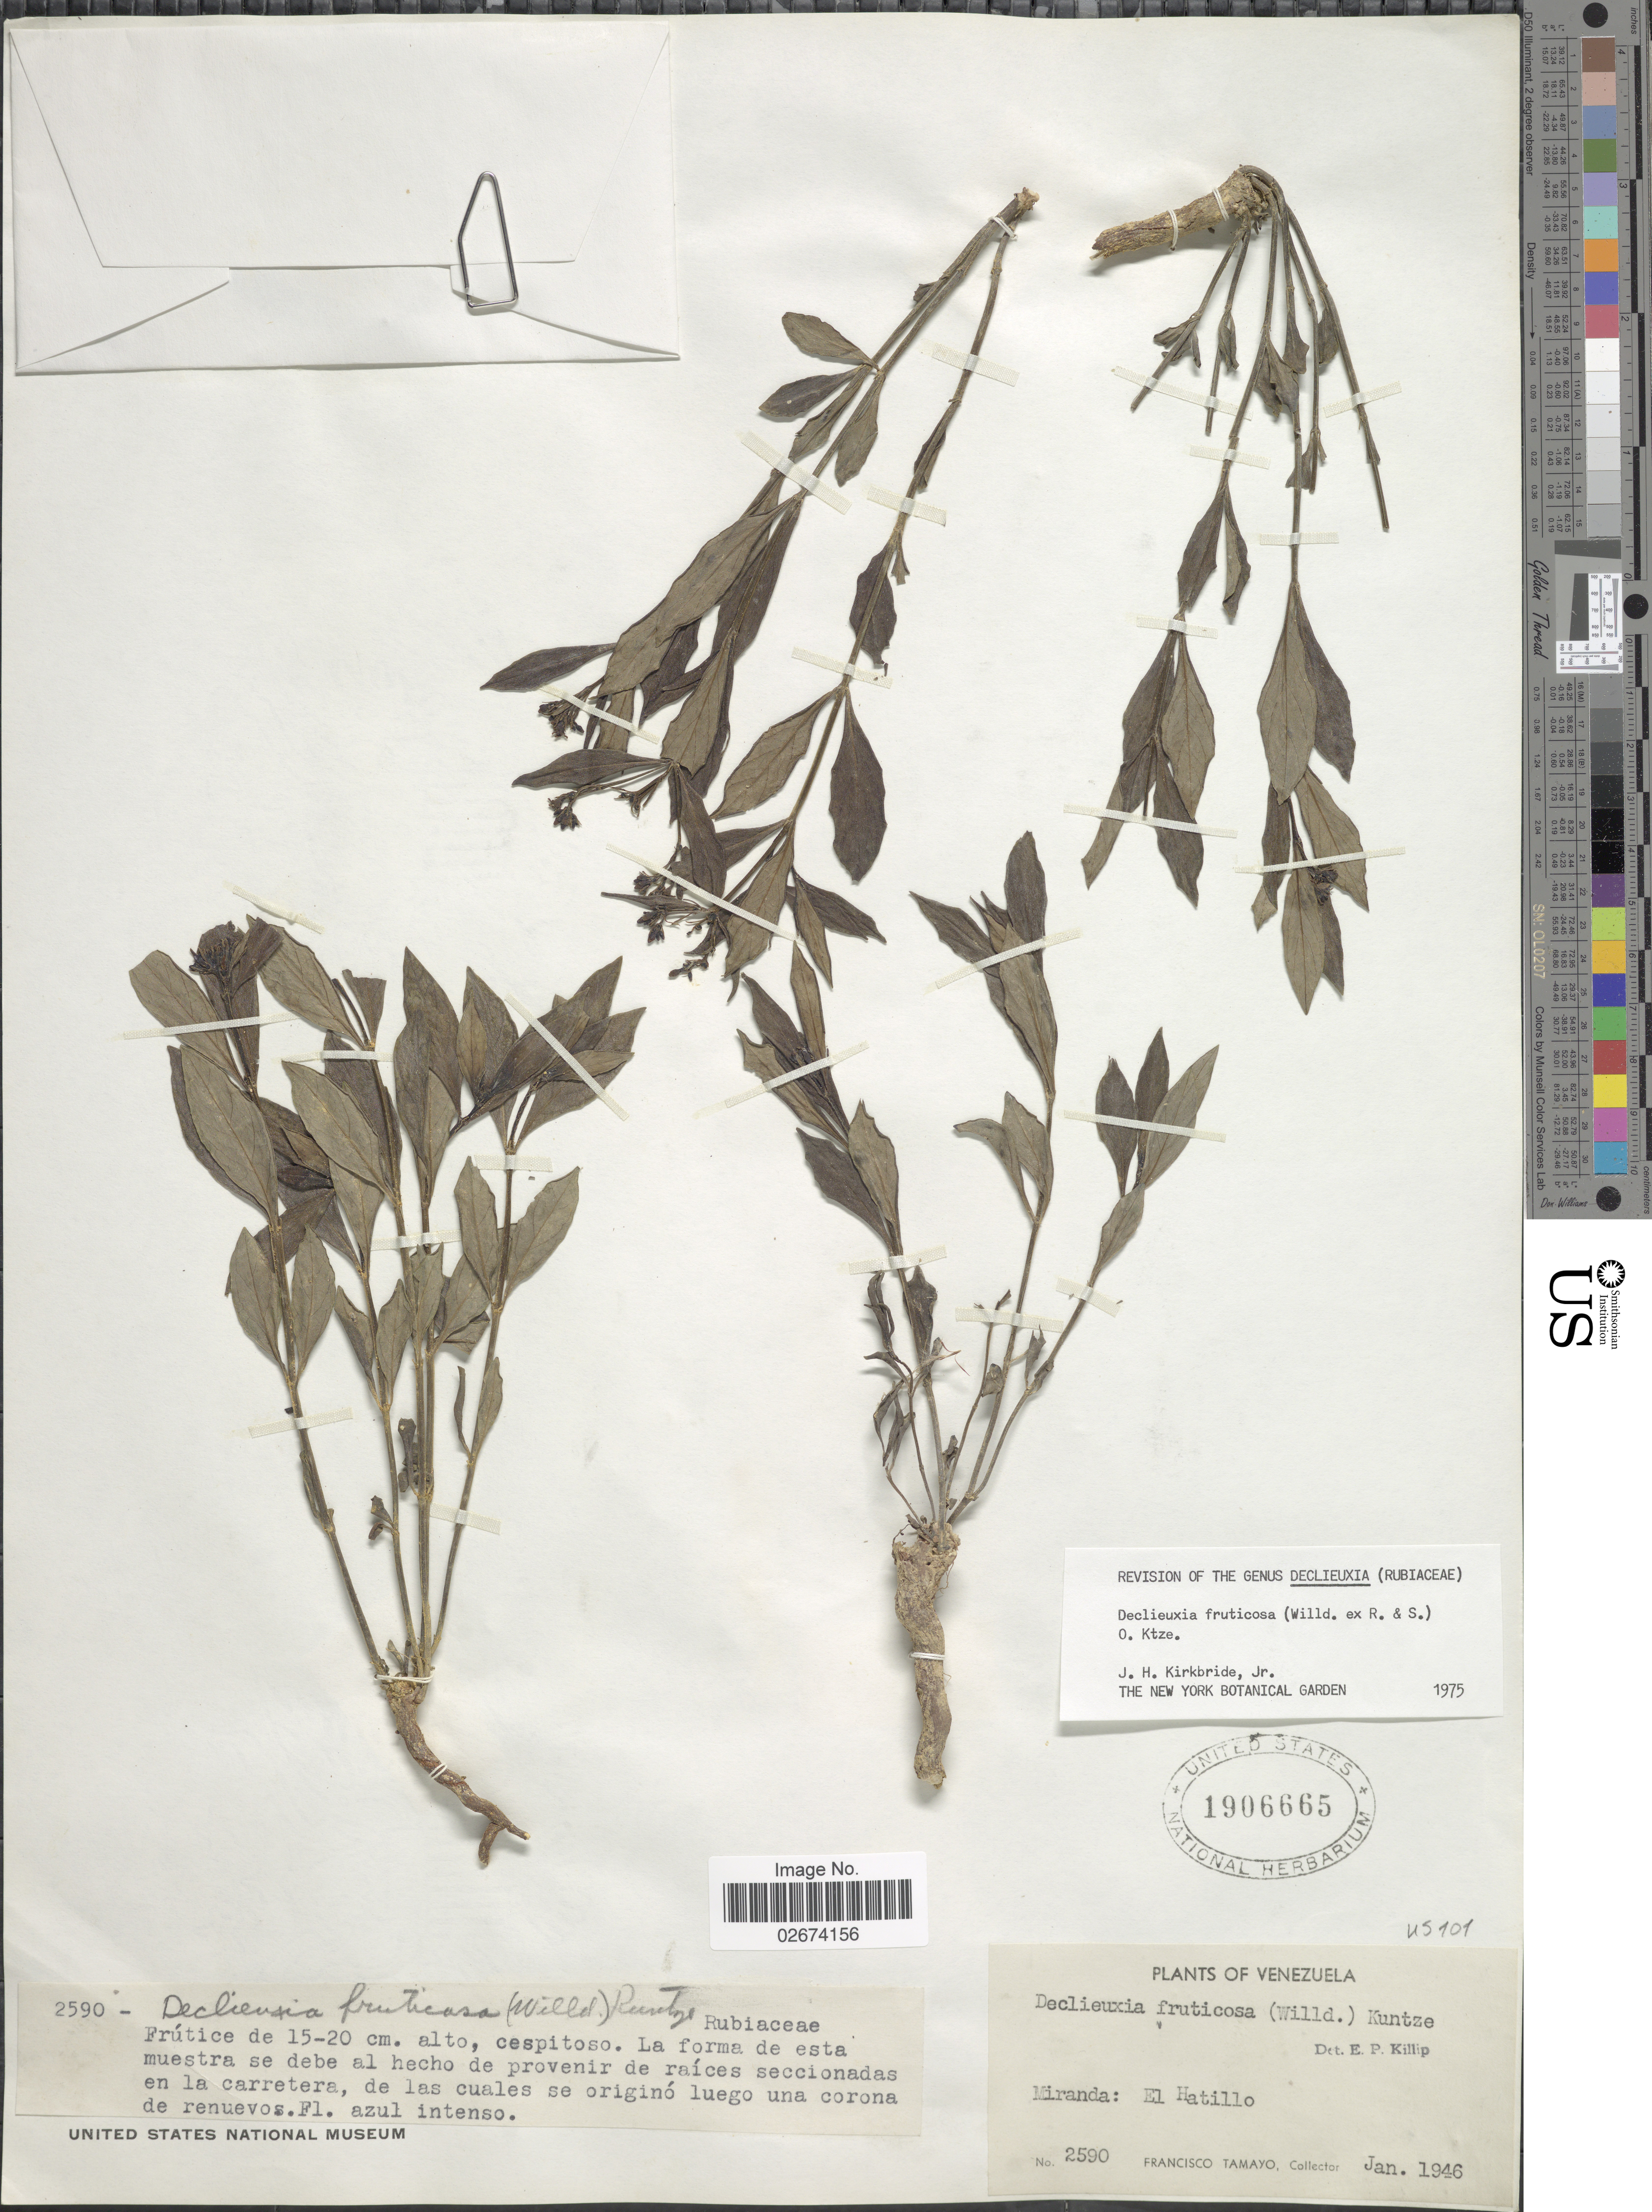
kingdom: Plantae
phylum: Tracheophyta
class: Magnoliopsida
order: Gentianales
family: Rubiaceae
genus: Declieuxia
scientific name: Declieuxia fruticosa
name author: (Willd. ex Roem. & Schult.) Kuntze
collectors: F. Tamayo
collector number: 2590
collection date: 1946-01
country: Venezuela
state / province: Miranda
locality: El Hatillo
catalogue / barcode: US 1906665